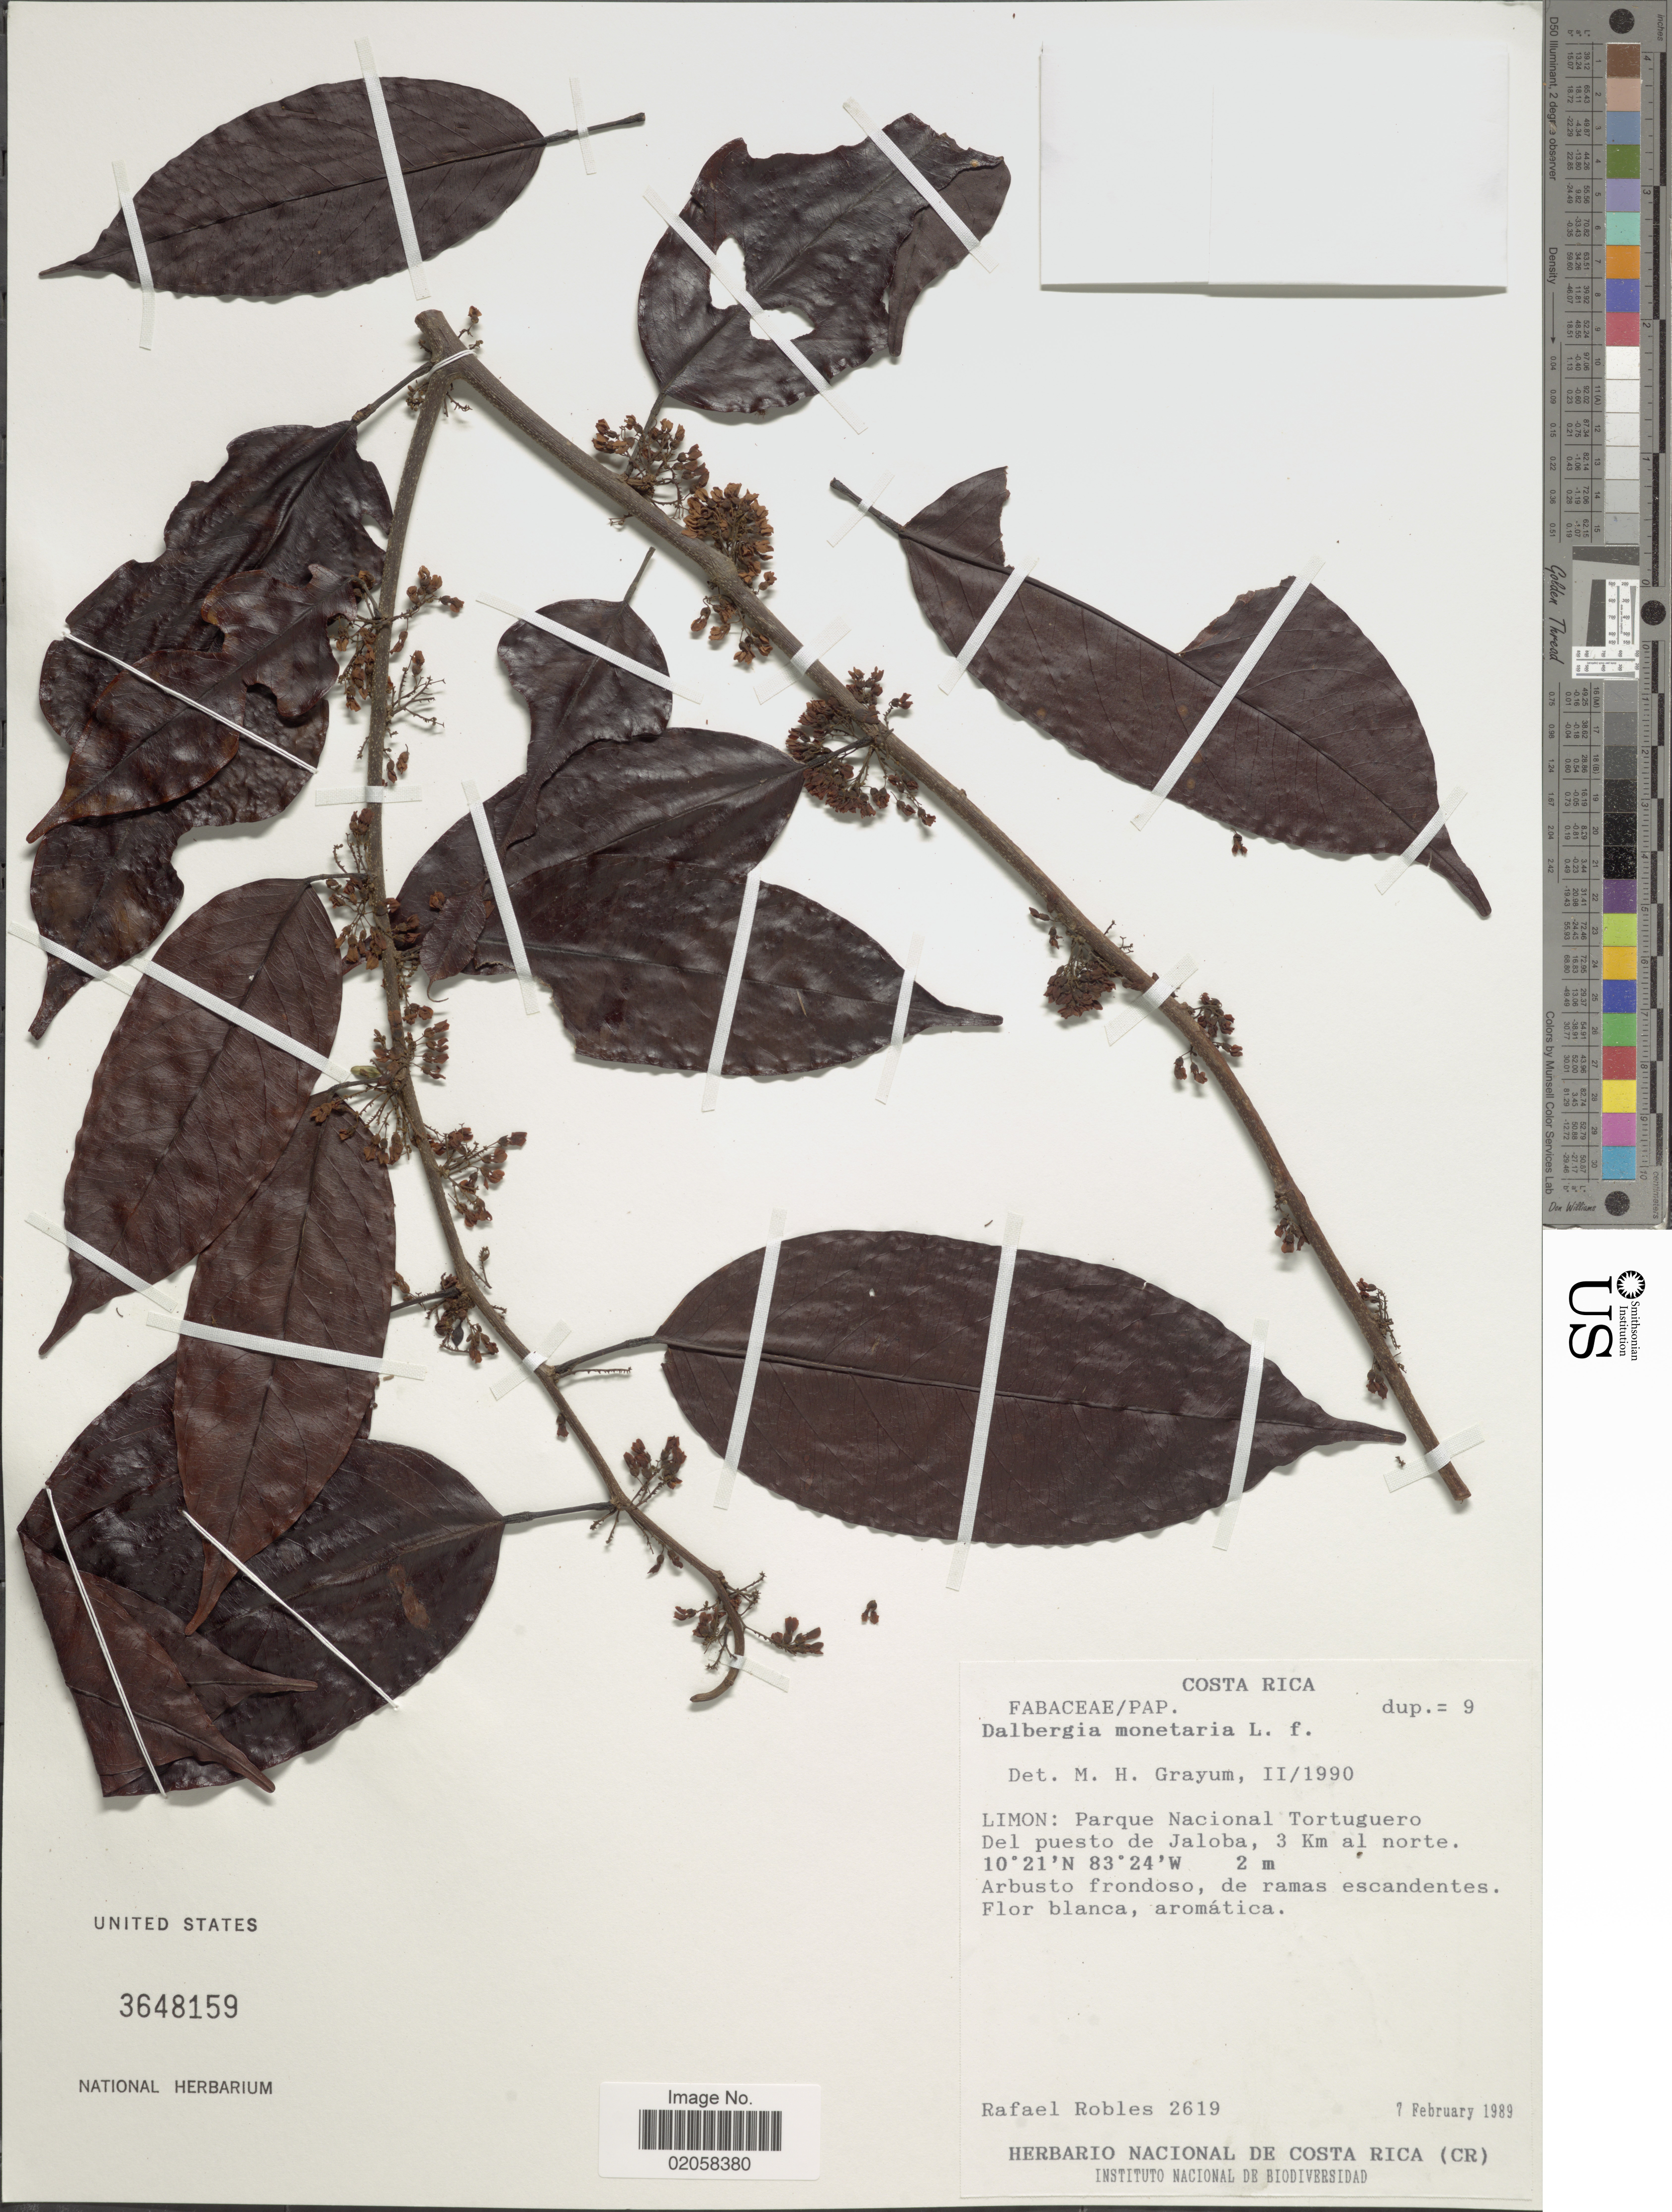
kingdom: Plantae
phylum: Tracheophyta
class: Magnoliopsida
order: Fabales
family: Fabaceae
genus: Dalbergia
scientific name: Dalbergia monetaria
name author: L. f.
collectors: R. Robles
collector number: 2619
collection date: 1989-02-07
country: Costa Rica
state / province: Limón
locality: Parque Nacional Tortuguero Del Puesto de Jaloba, 3 km al norte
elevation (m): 2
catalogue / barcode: US 3648159